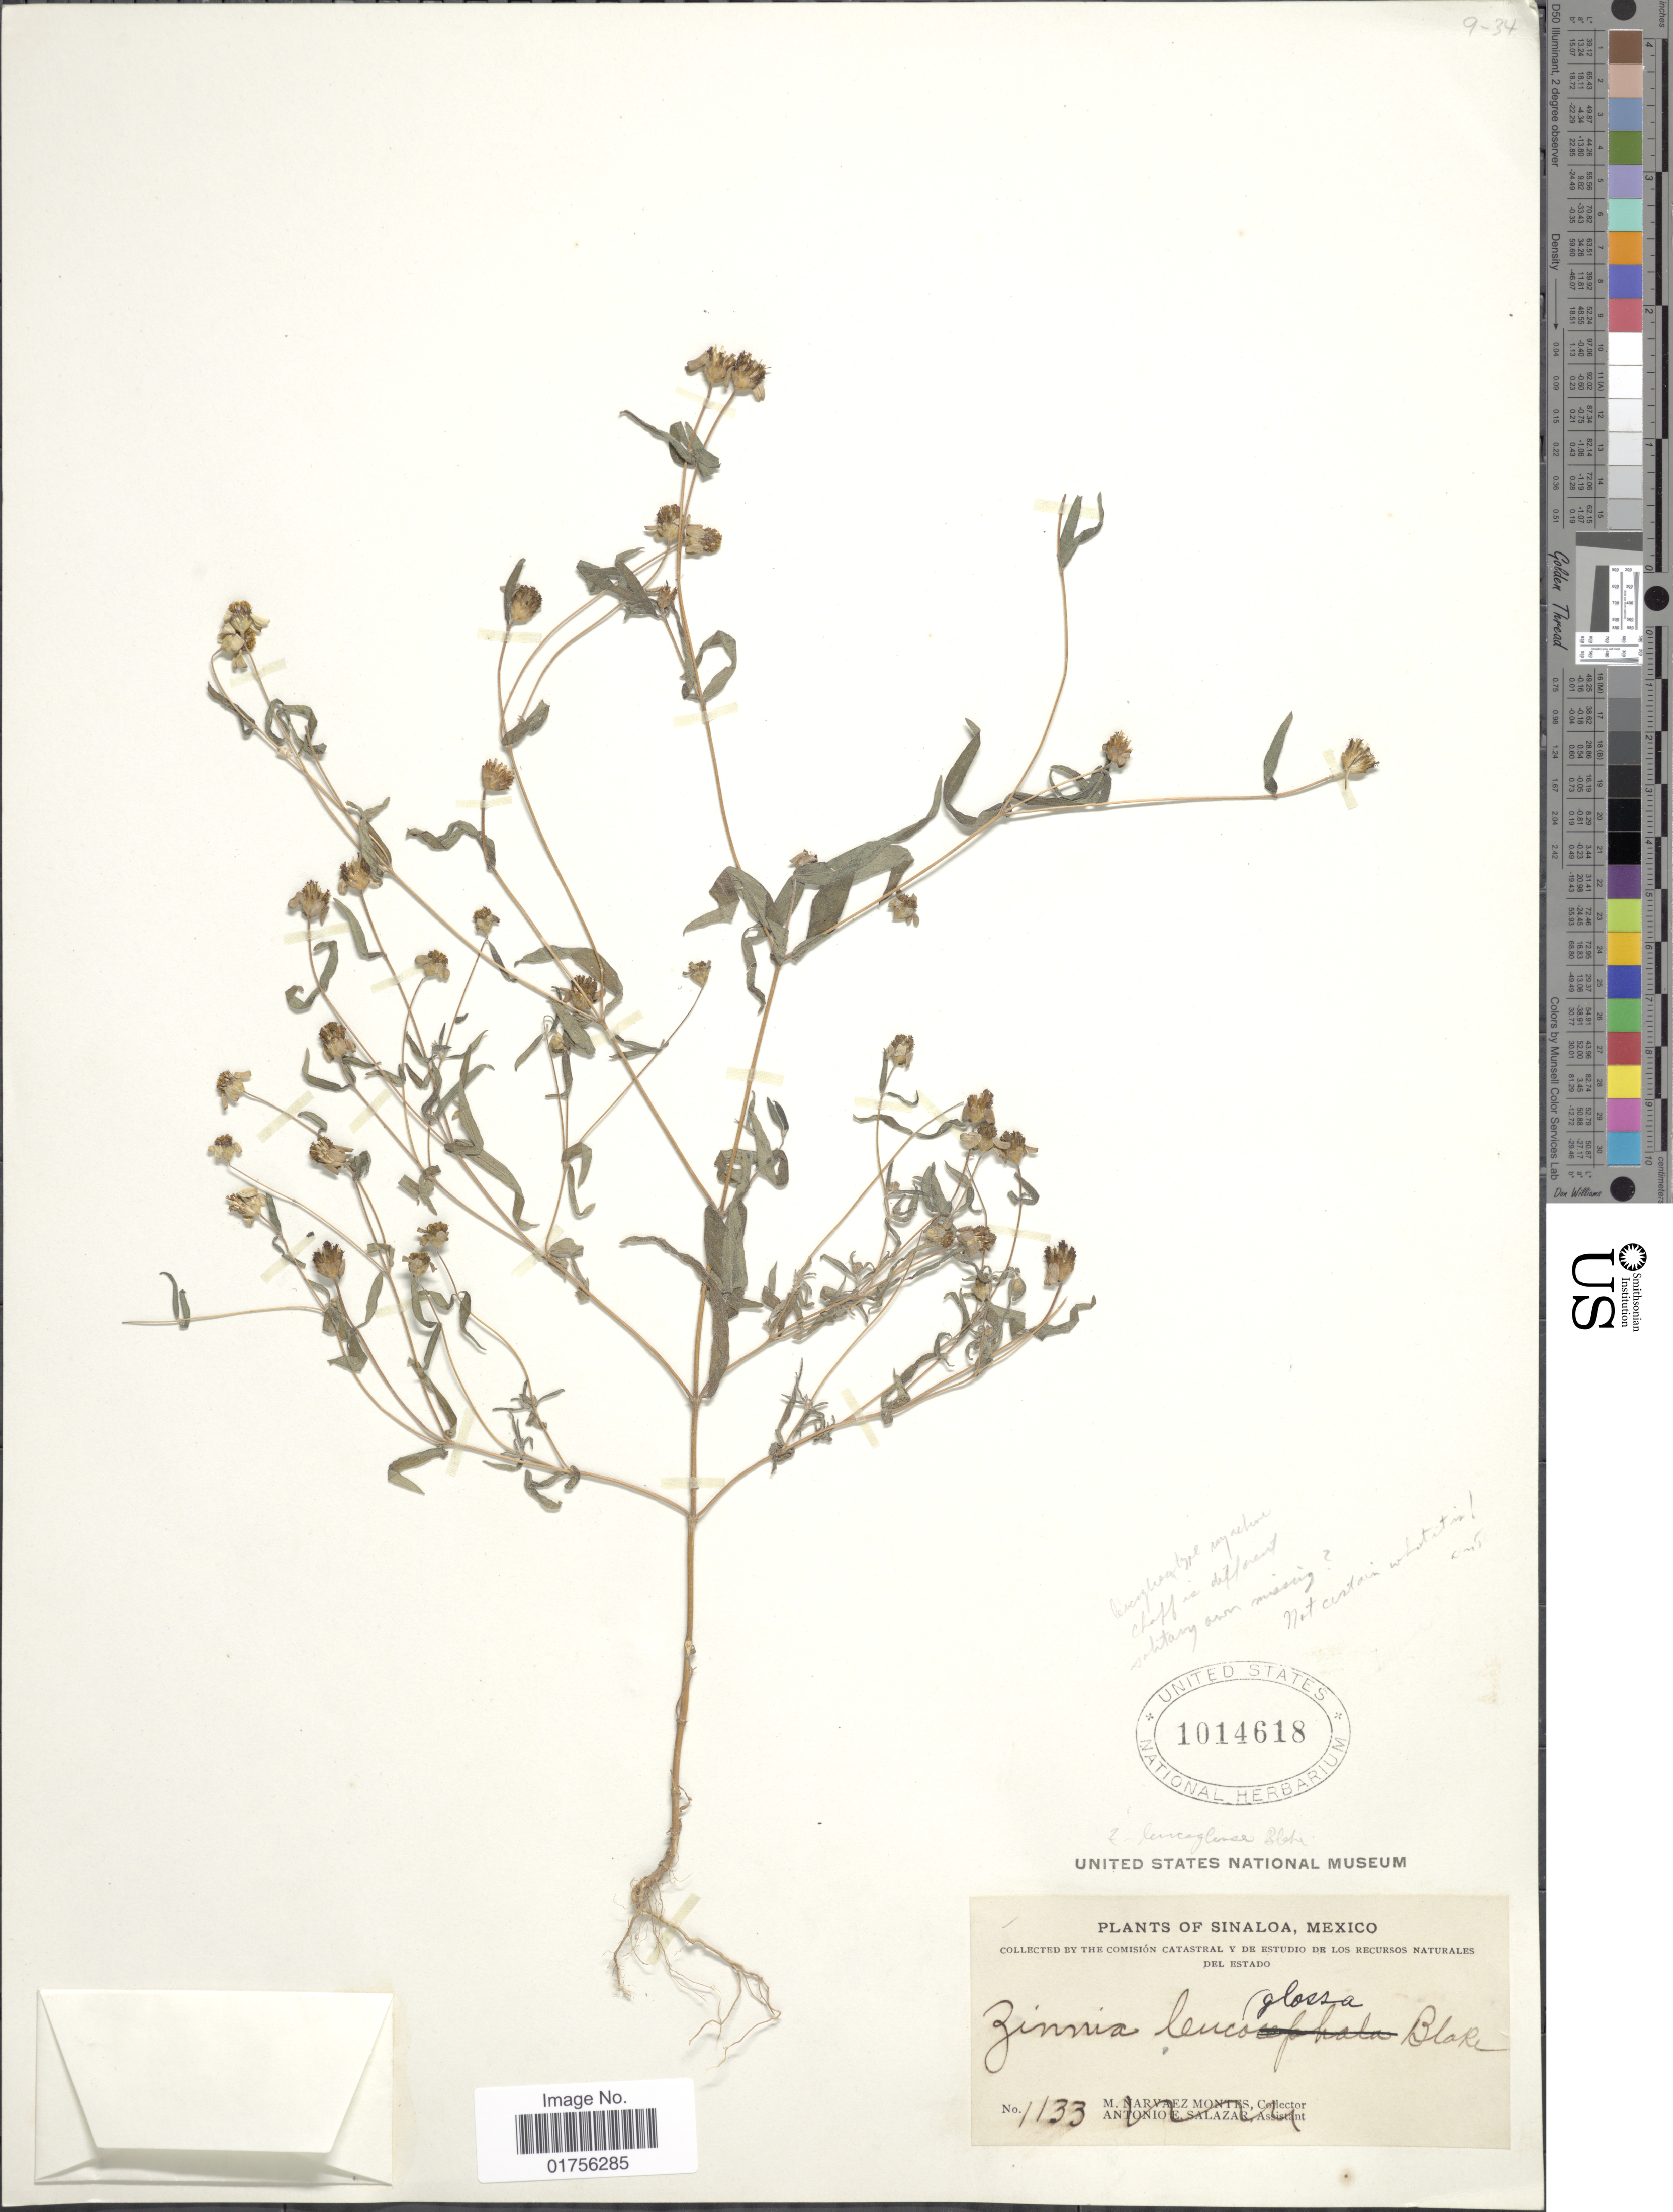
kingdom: Plantae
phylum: Tracheophyta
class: Magnoliopsida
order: Asterales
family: Asteraceae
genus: Zinnia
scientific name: Zinnia leucoglossa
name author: S.F. Blake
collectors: Comisión Catastral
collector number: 1133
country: Mexico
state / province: Sinaloa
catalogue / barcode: US 1014618